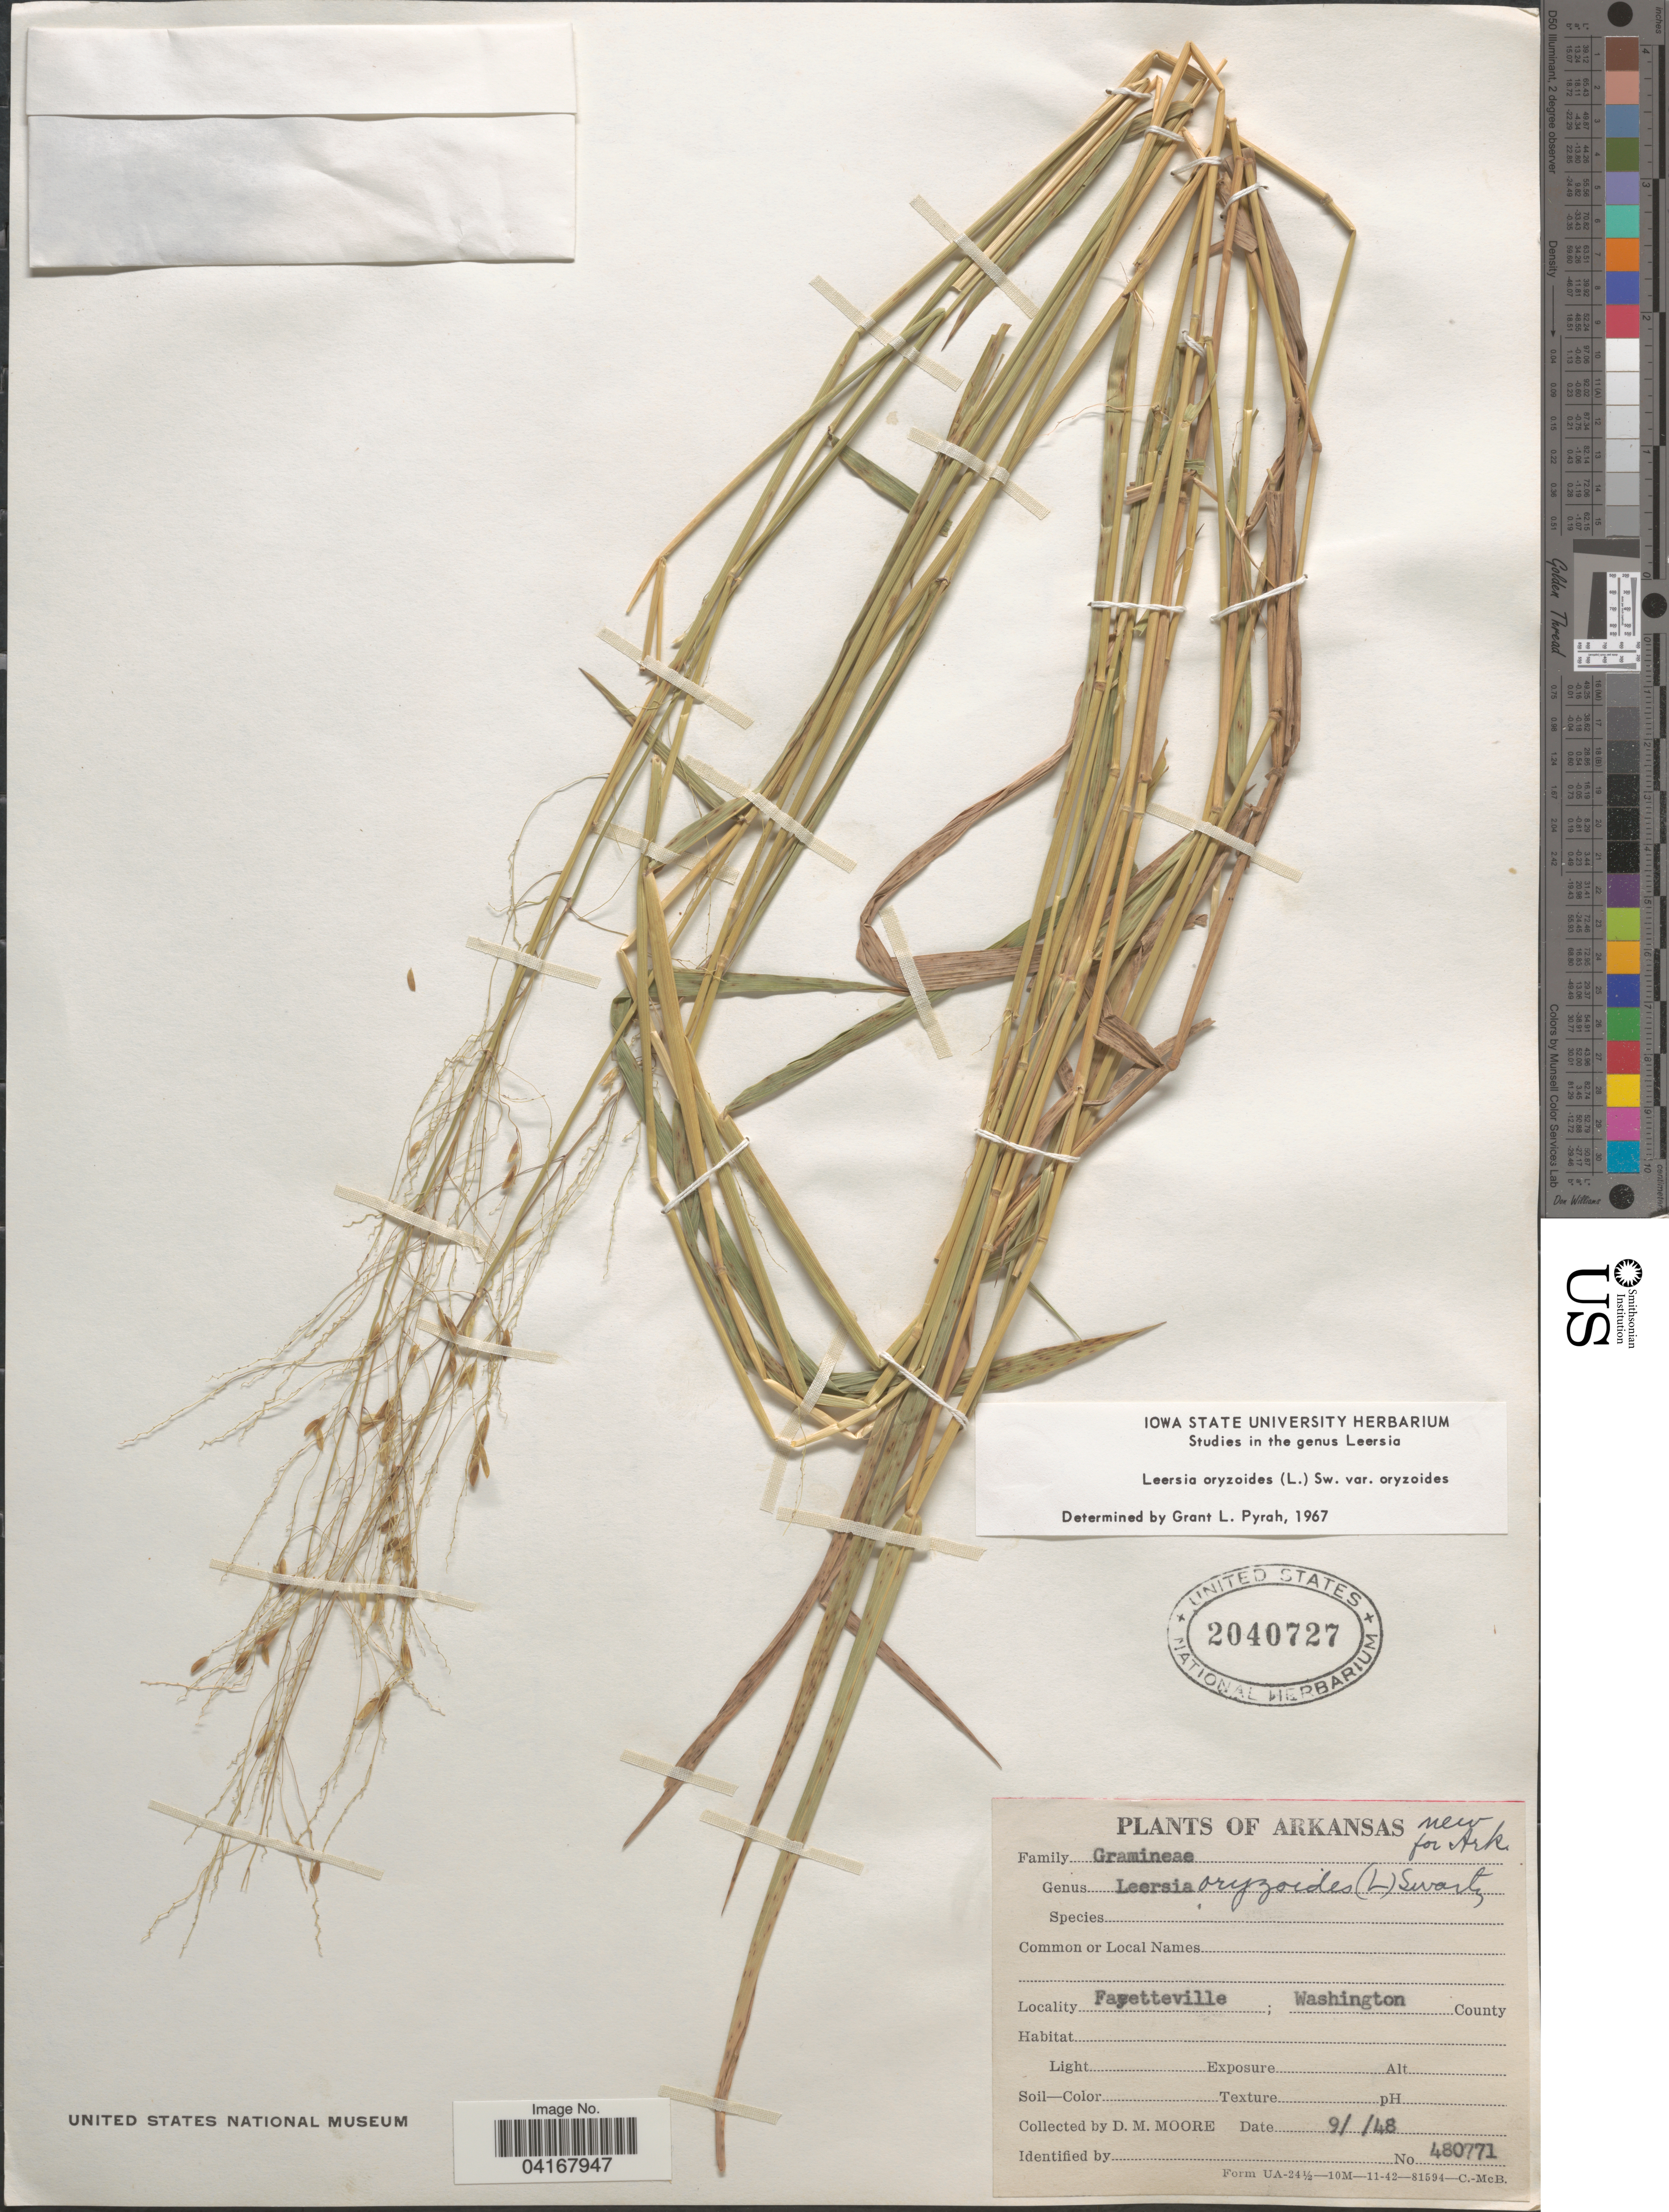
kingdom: Plantae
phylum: Tracheophyta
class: Liliopsida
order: Poales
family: Poaceae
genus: Leersia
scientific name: Leersia oryzoides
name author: (L.) Sw.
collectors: D. Moore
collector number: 480771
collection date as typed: Transcribed d/m/y: /9/48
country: United States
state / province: Arkansas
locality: Fayetteville; Washington County.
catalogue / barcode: US 2040727